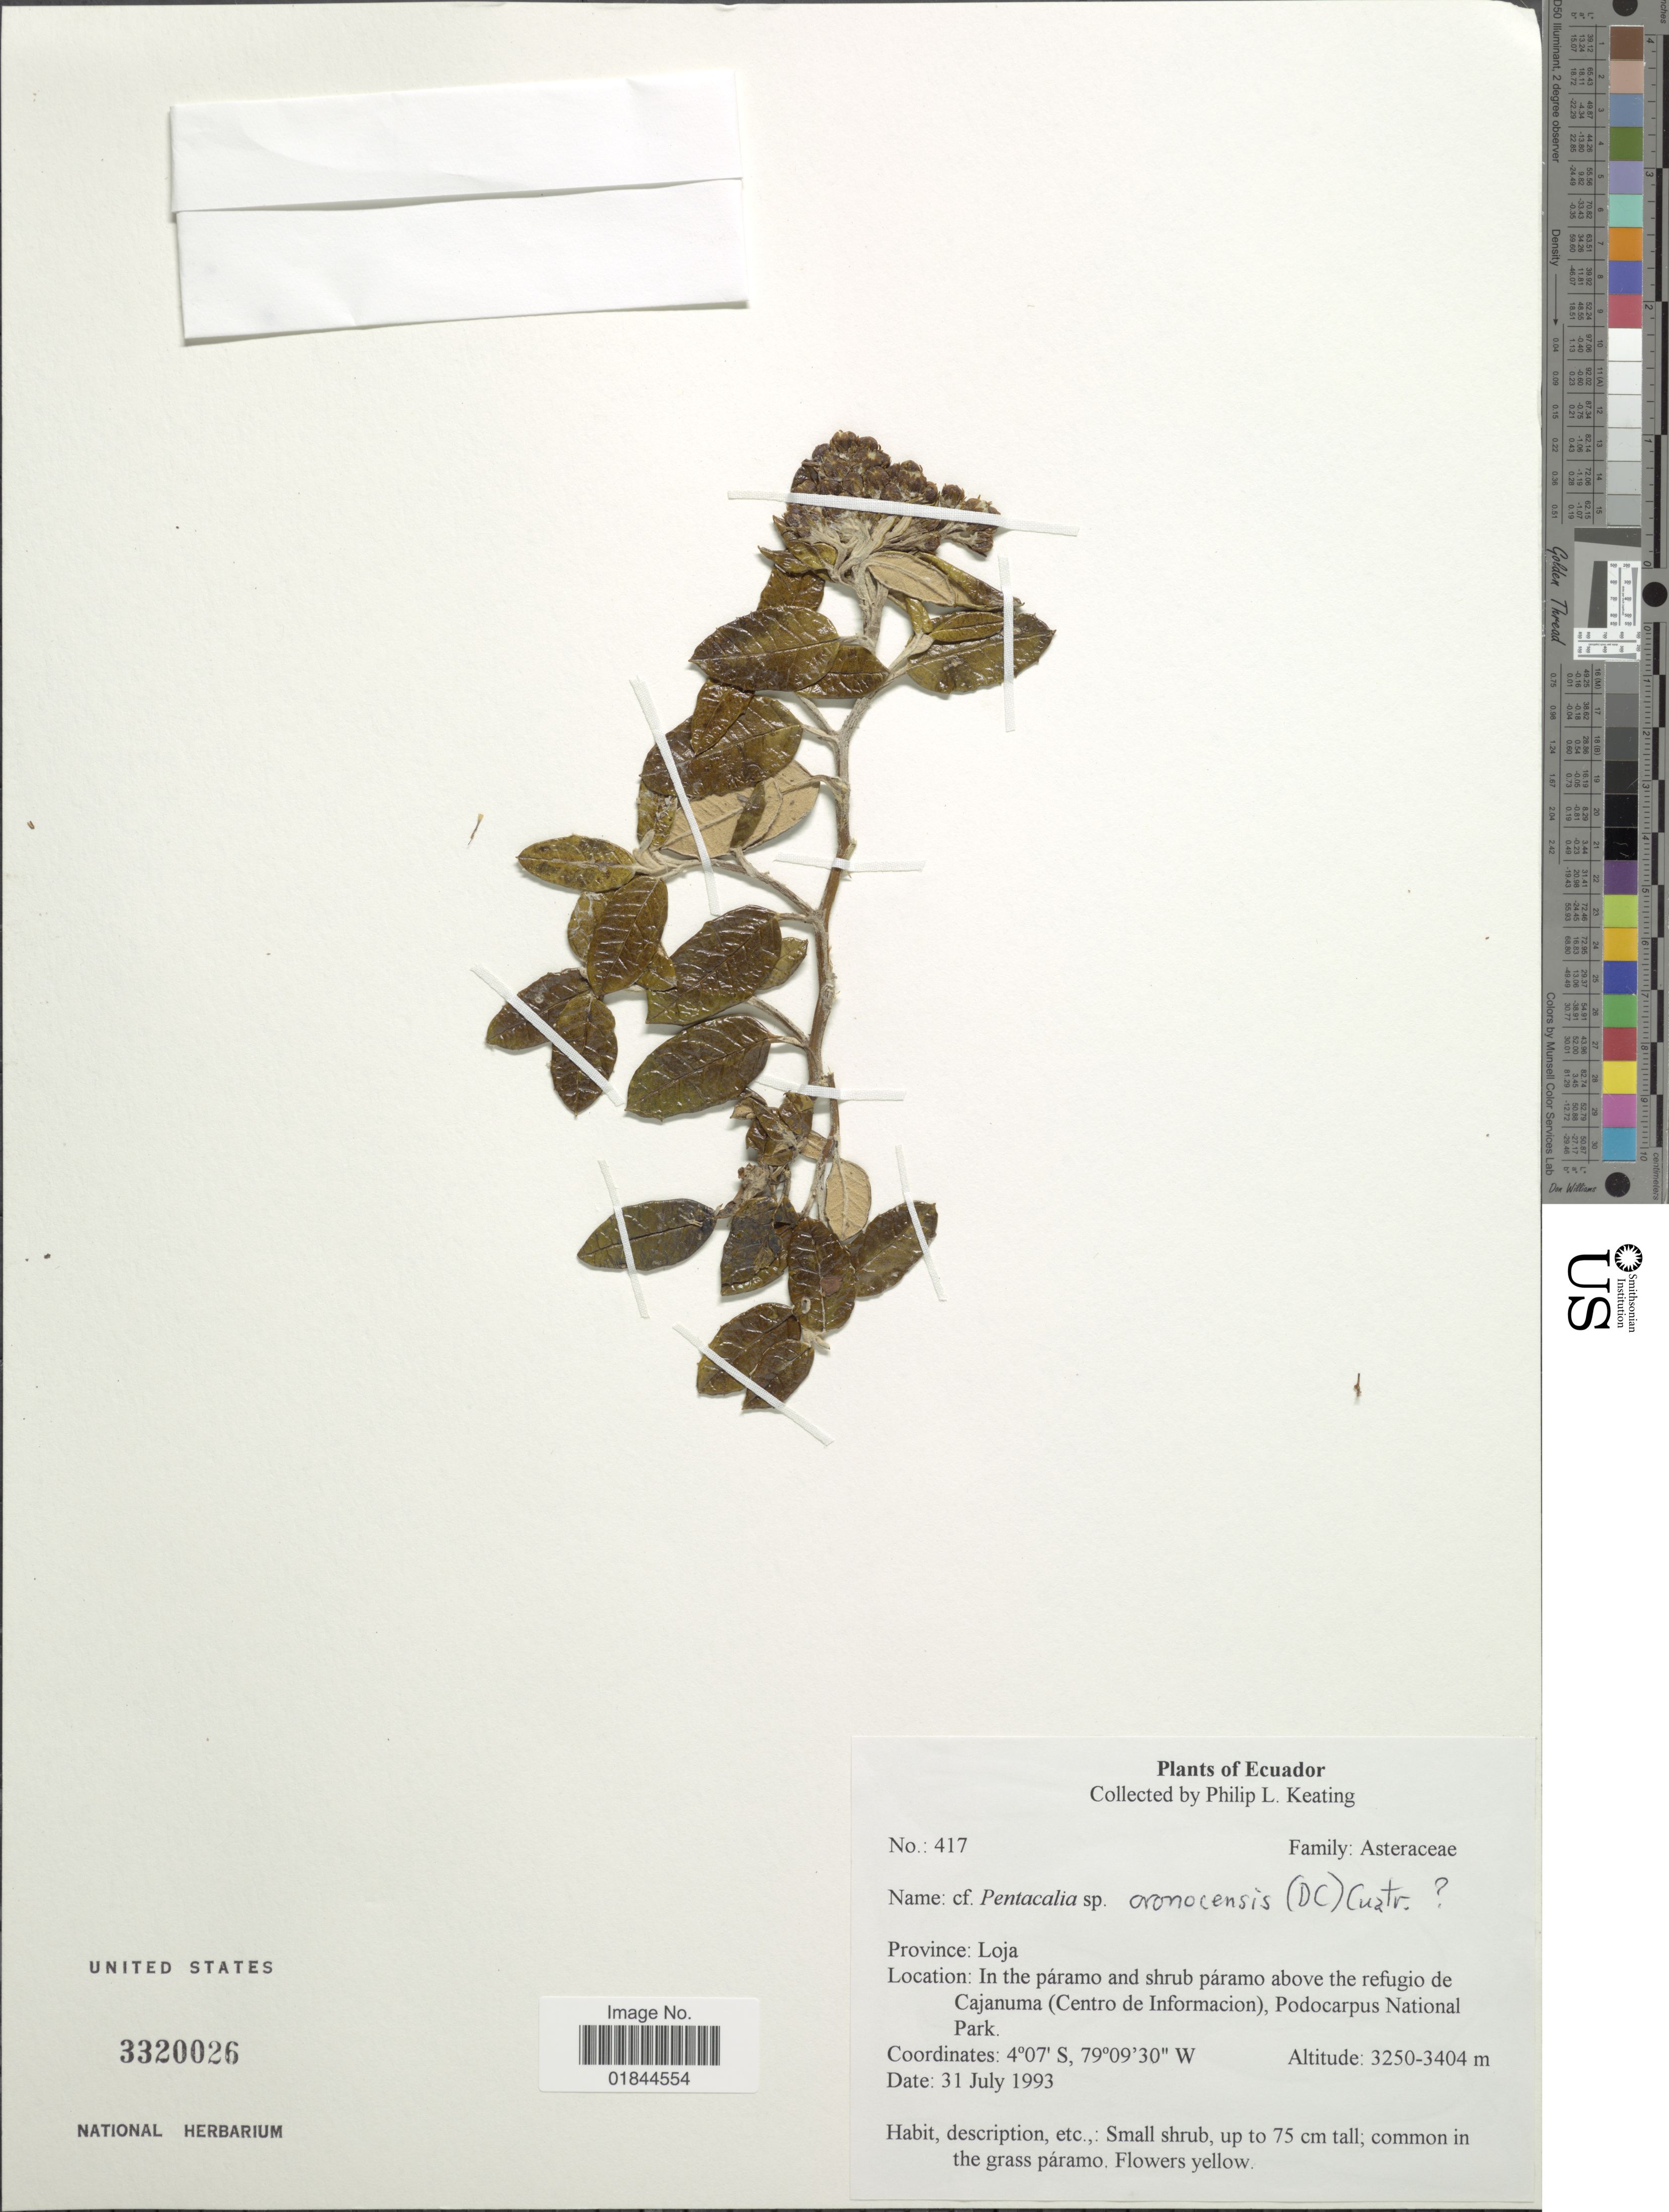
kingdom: Plantae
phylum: Tracheophyta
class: Magnoliopsida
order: Asterales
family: Asteraceae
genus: Pentacalia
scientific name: Pentacalia oronocensis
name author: (DC.) Cuatrec.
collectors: P. Keating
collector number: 417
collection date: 1993-07-31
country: Ecuador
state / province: Loja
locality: In the paramo and shrub paramo above the refugio de Cajanuma (Centro de Informacion), Podocarpus National Park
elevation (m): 3250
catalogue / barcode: US 3320026